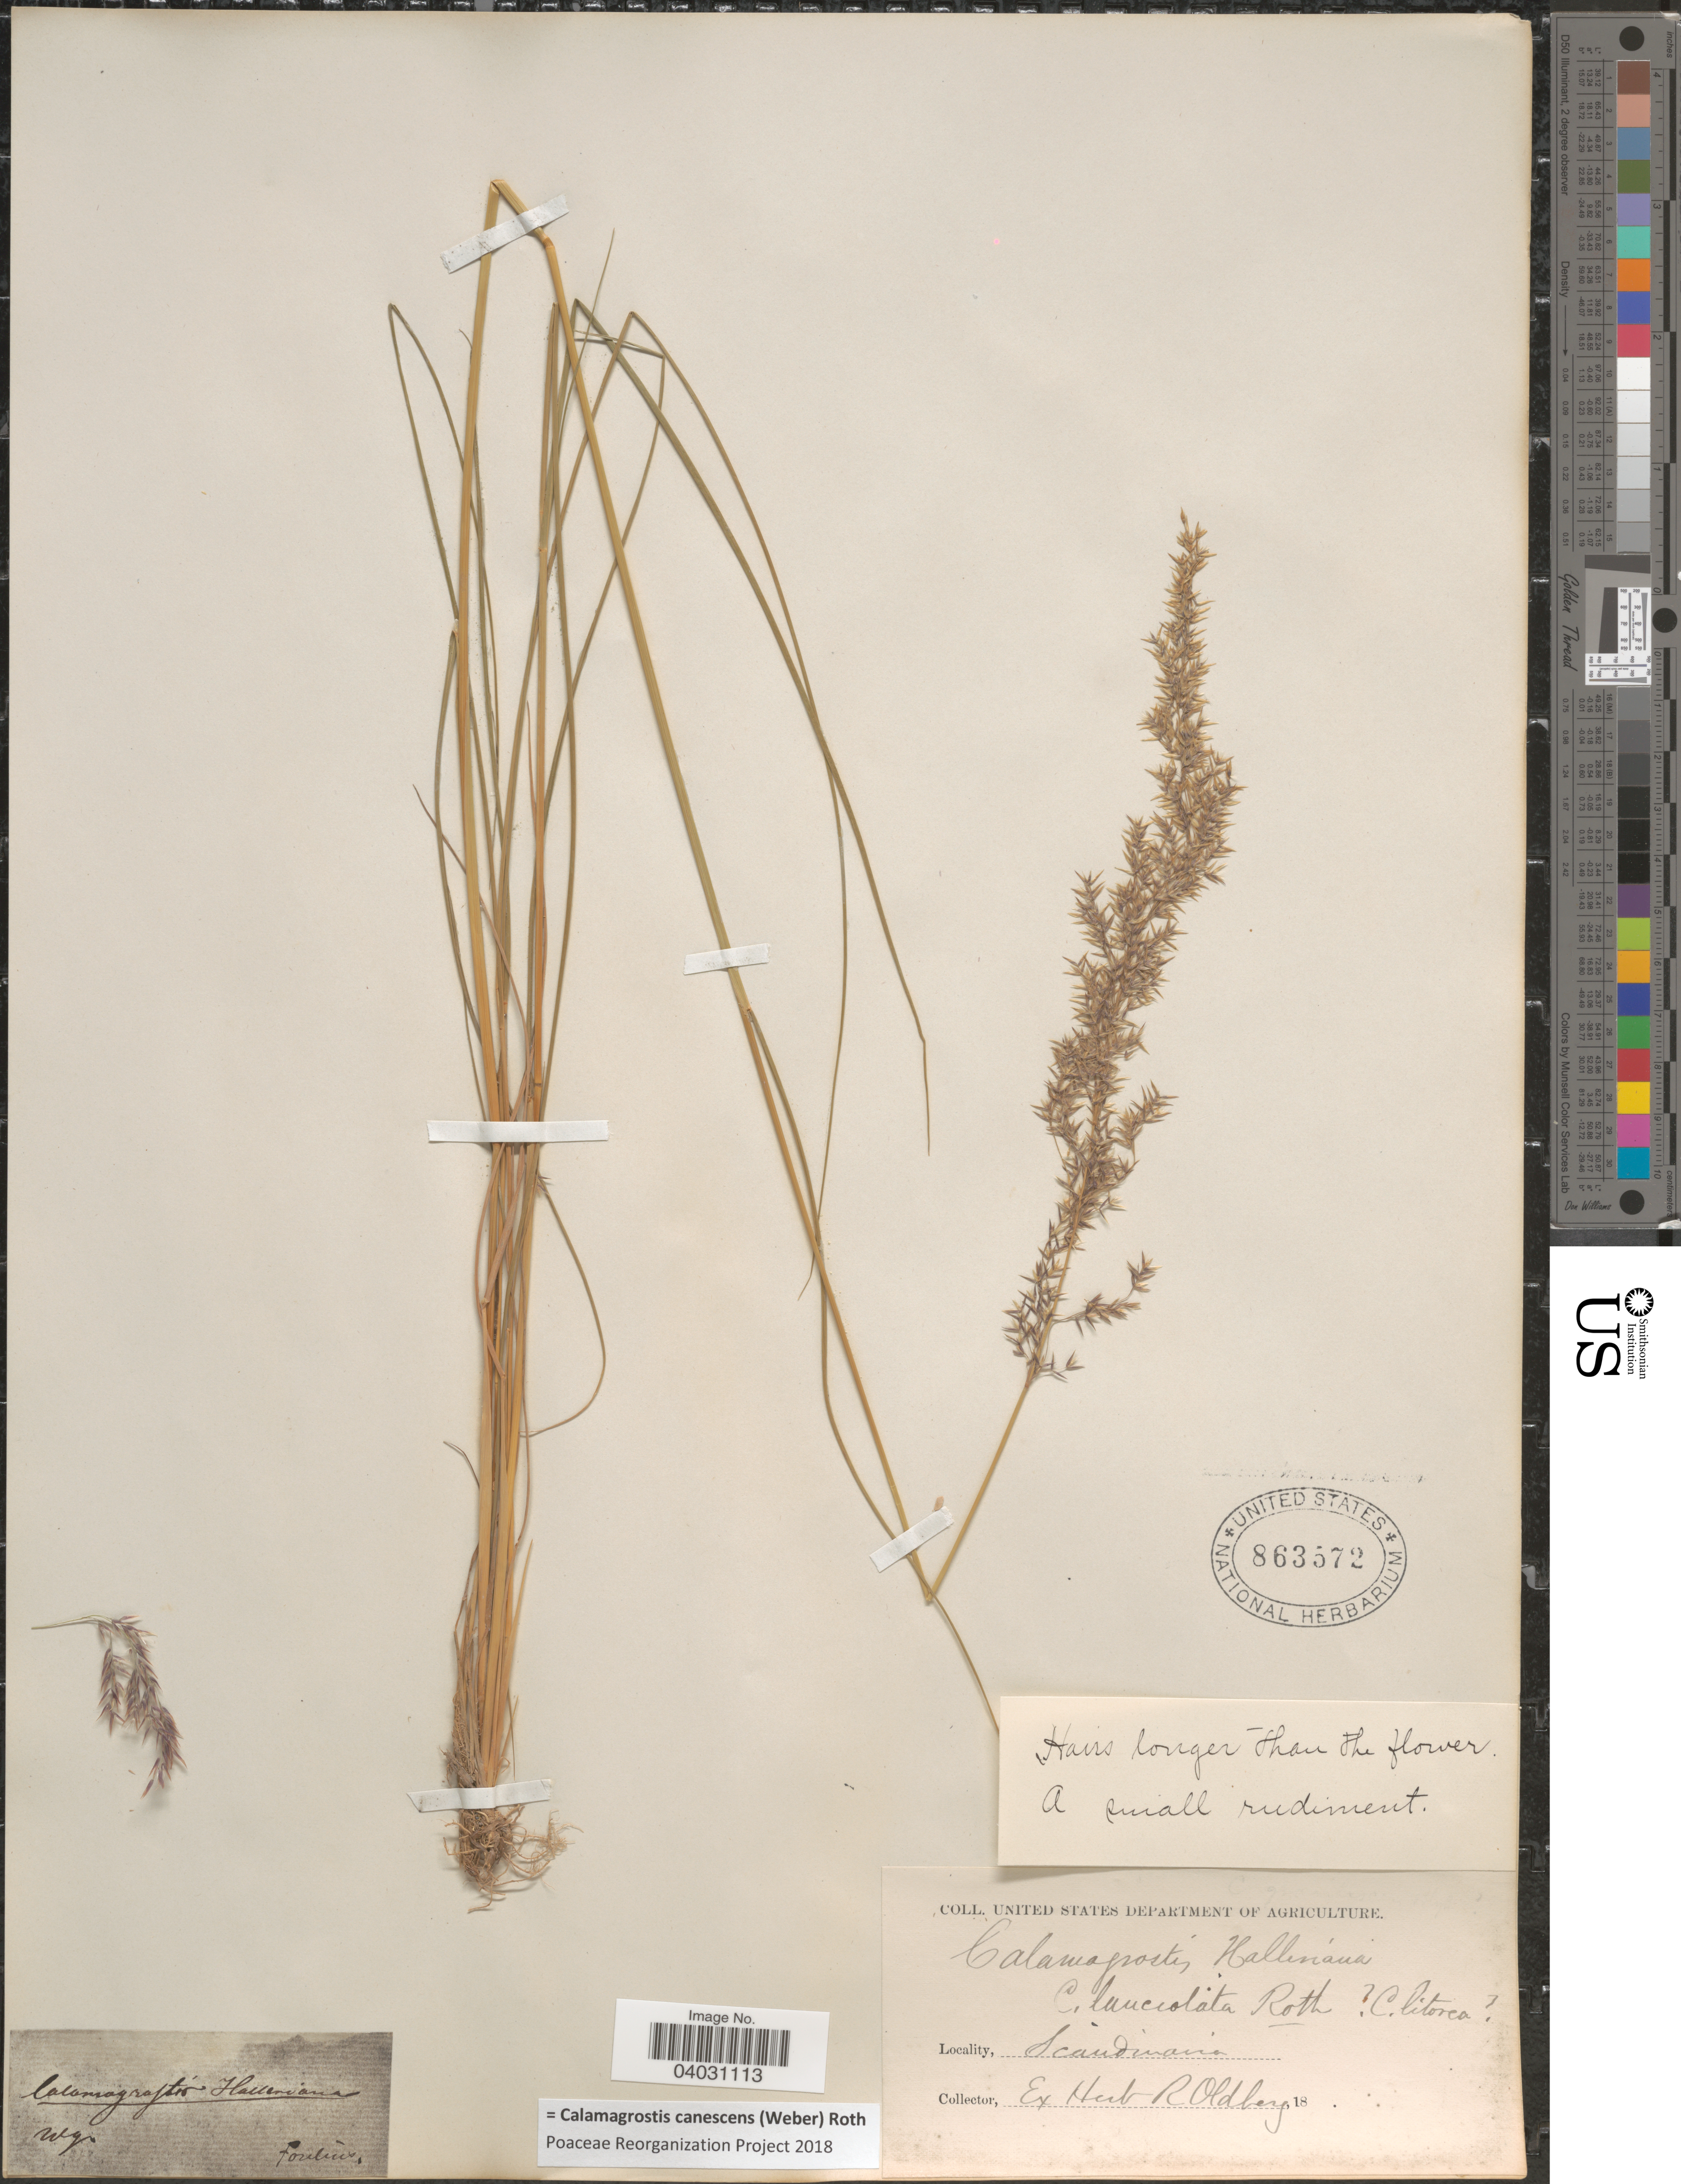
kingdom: Plantae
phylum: Tracheophyta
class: Liliopsida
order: Poales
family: Poaceae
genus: Calamagrostis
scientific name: Calamagrostis canescens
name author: (G.H. Weber) Roth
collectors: ex herb. R. Oldberg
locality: Scandinavia.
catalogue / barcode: US 863572